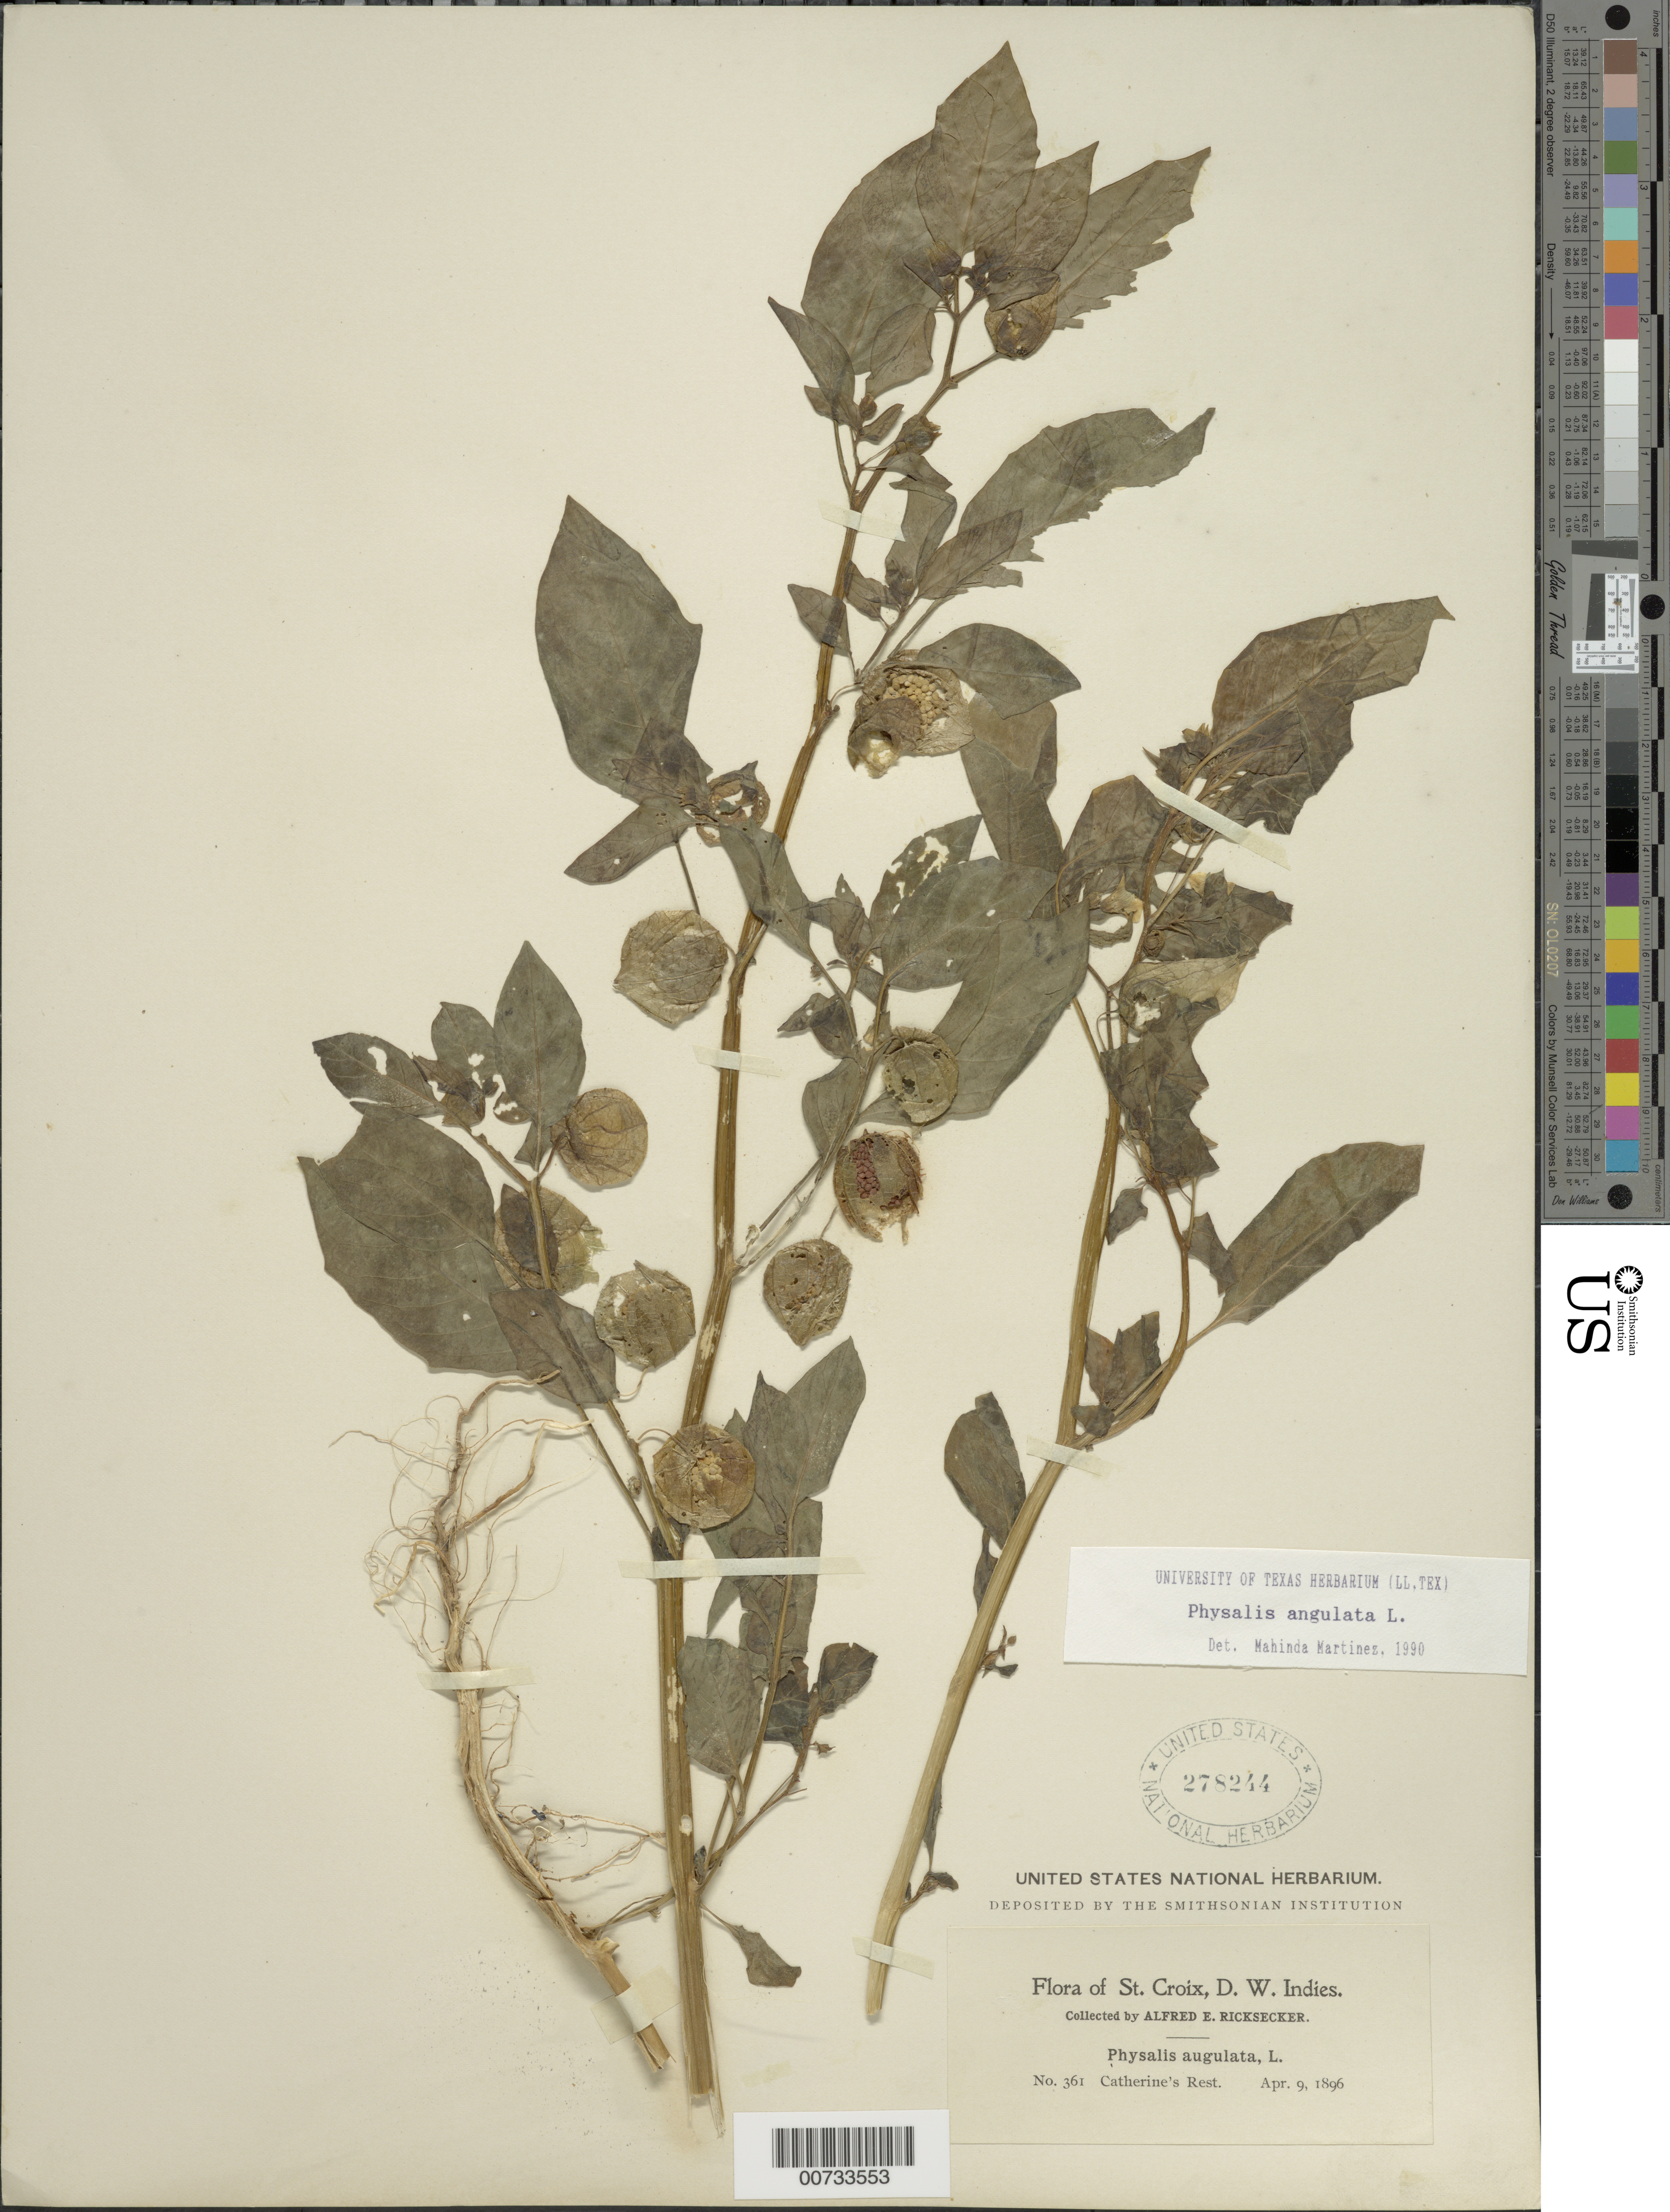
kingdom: Plantae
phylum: Tracheophyta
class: Magnoliopsida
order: Solanales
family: Solanaceae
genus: Physalis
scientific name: Physalis angulata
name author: L.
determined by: Martinez, M.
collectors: A. E. Ricksecker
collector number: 361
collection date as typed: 09 Apr 1896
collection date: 1896-04-09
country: U.S. Virgin Islands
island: St. Croix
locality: St. Croix: Catherine's Rest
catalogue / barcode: US 278244